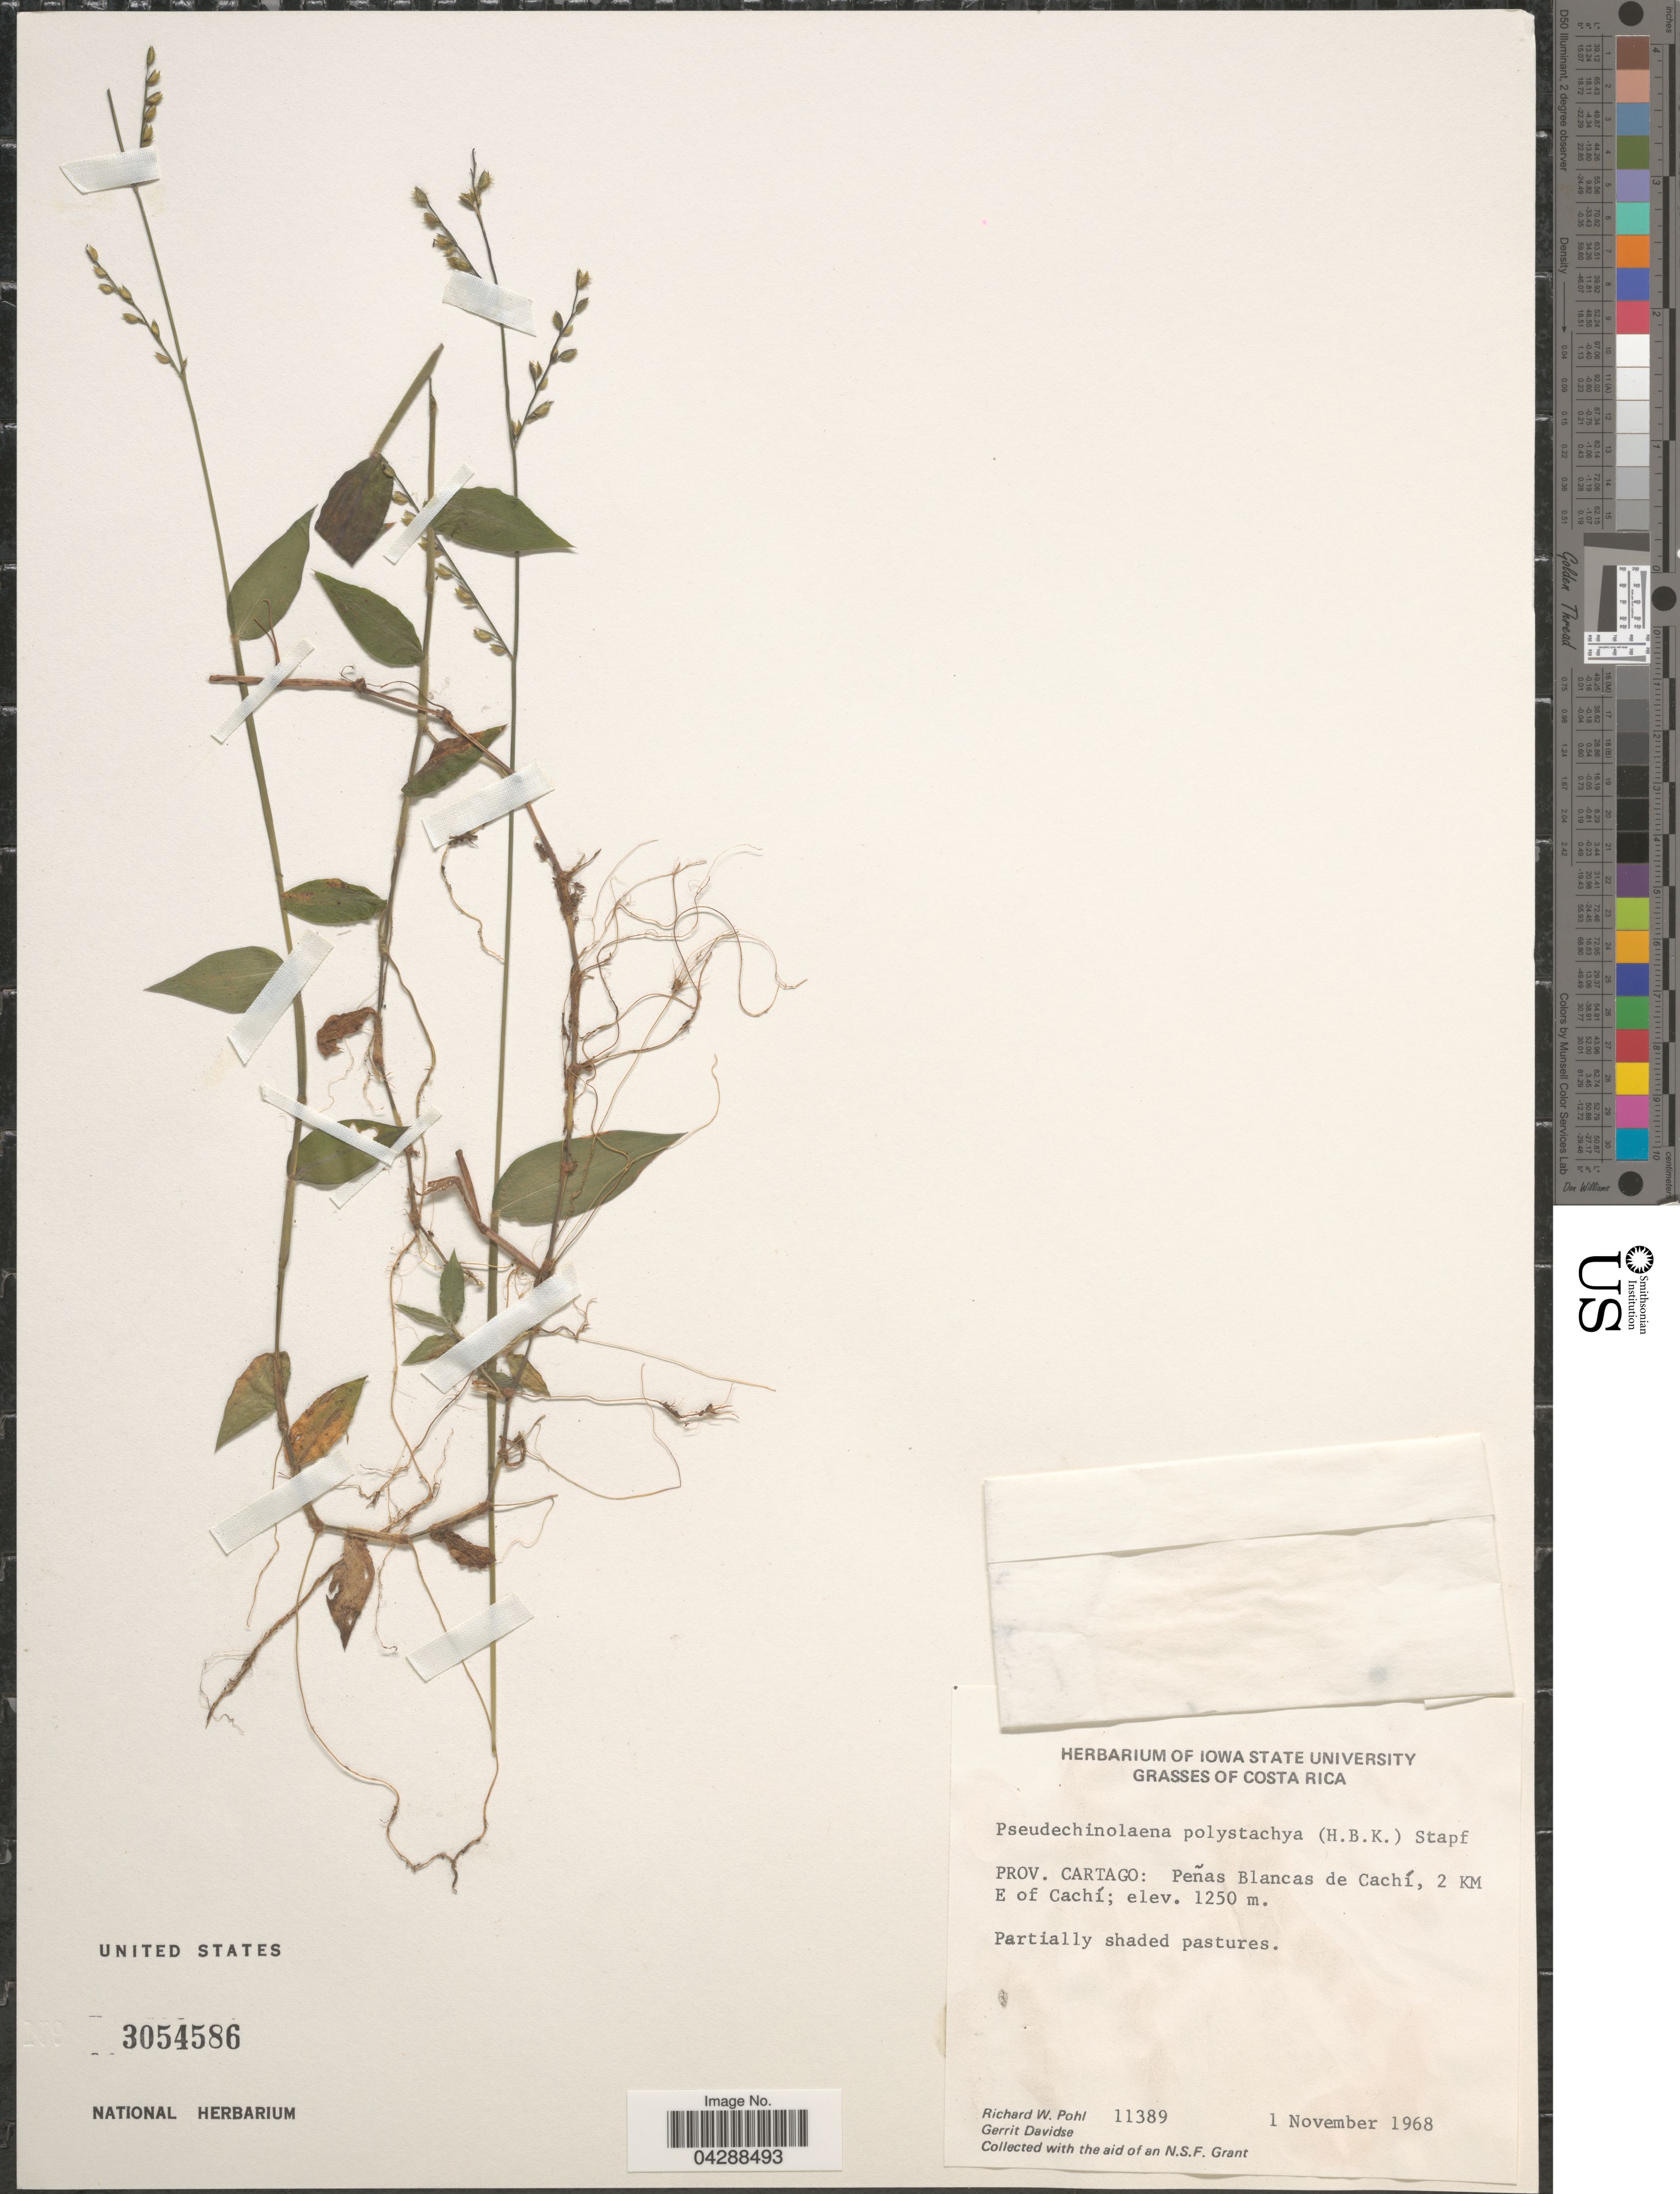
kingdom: Plantae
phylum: Tracheophyta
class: Liliopsida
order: Poales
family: Poaceae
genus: Pseudechinolaena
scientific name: Pseudechinolaena polystachya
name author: (Kunth) Stapf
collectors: R. W. Pohl & G. Davidse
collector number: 11389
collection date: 1968-11-01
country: Costa Rica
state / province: Cartago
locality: Peñas Blancas de Cachí, 2 KM E of Cachí. Partially shaded pastures.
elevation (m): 1250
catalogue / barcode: US 3054586